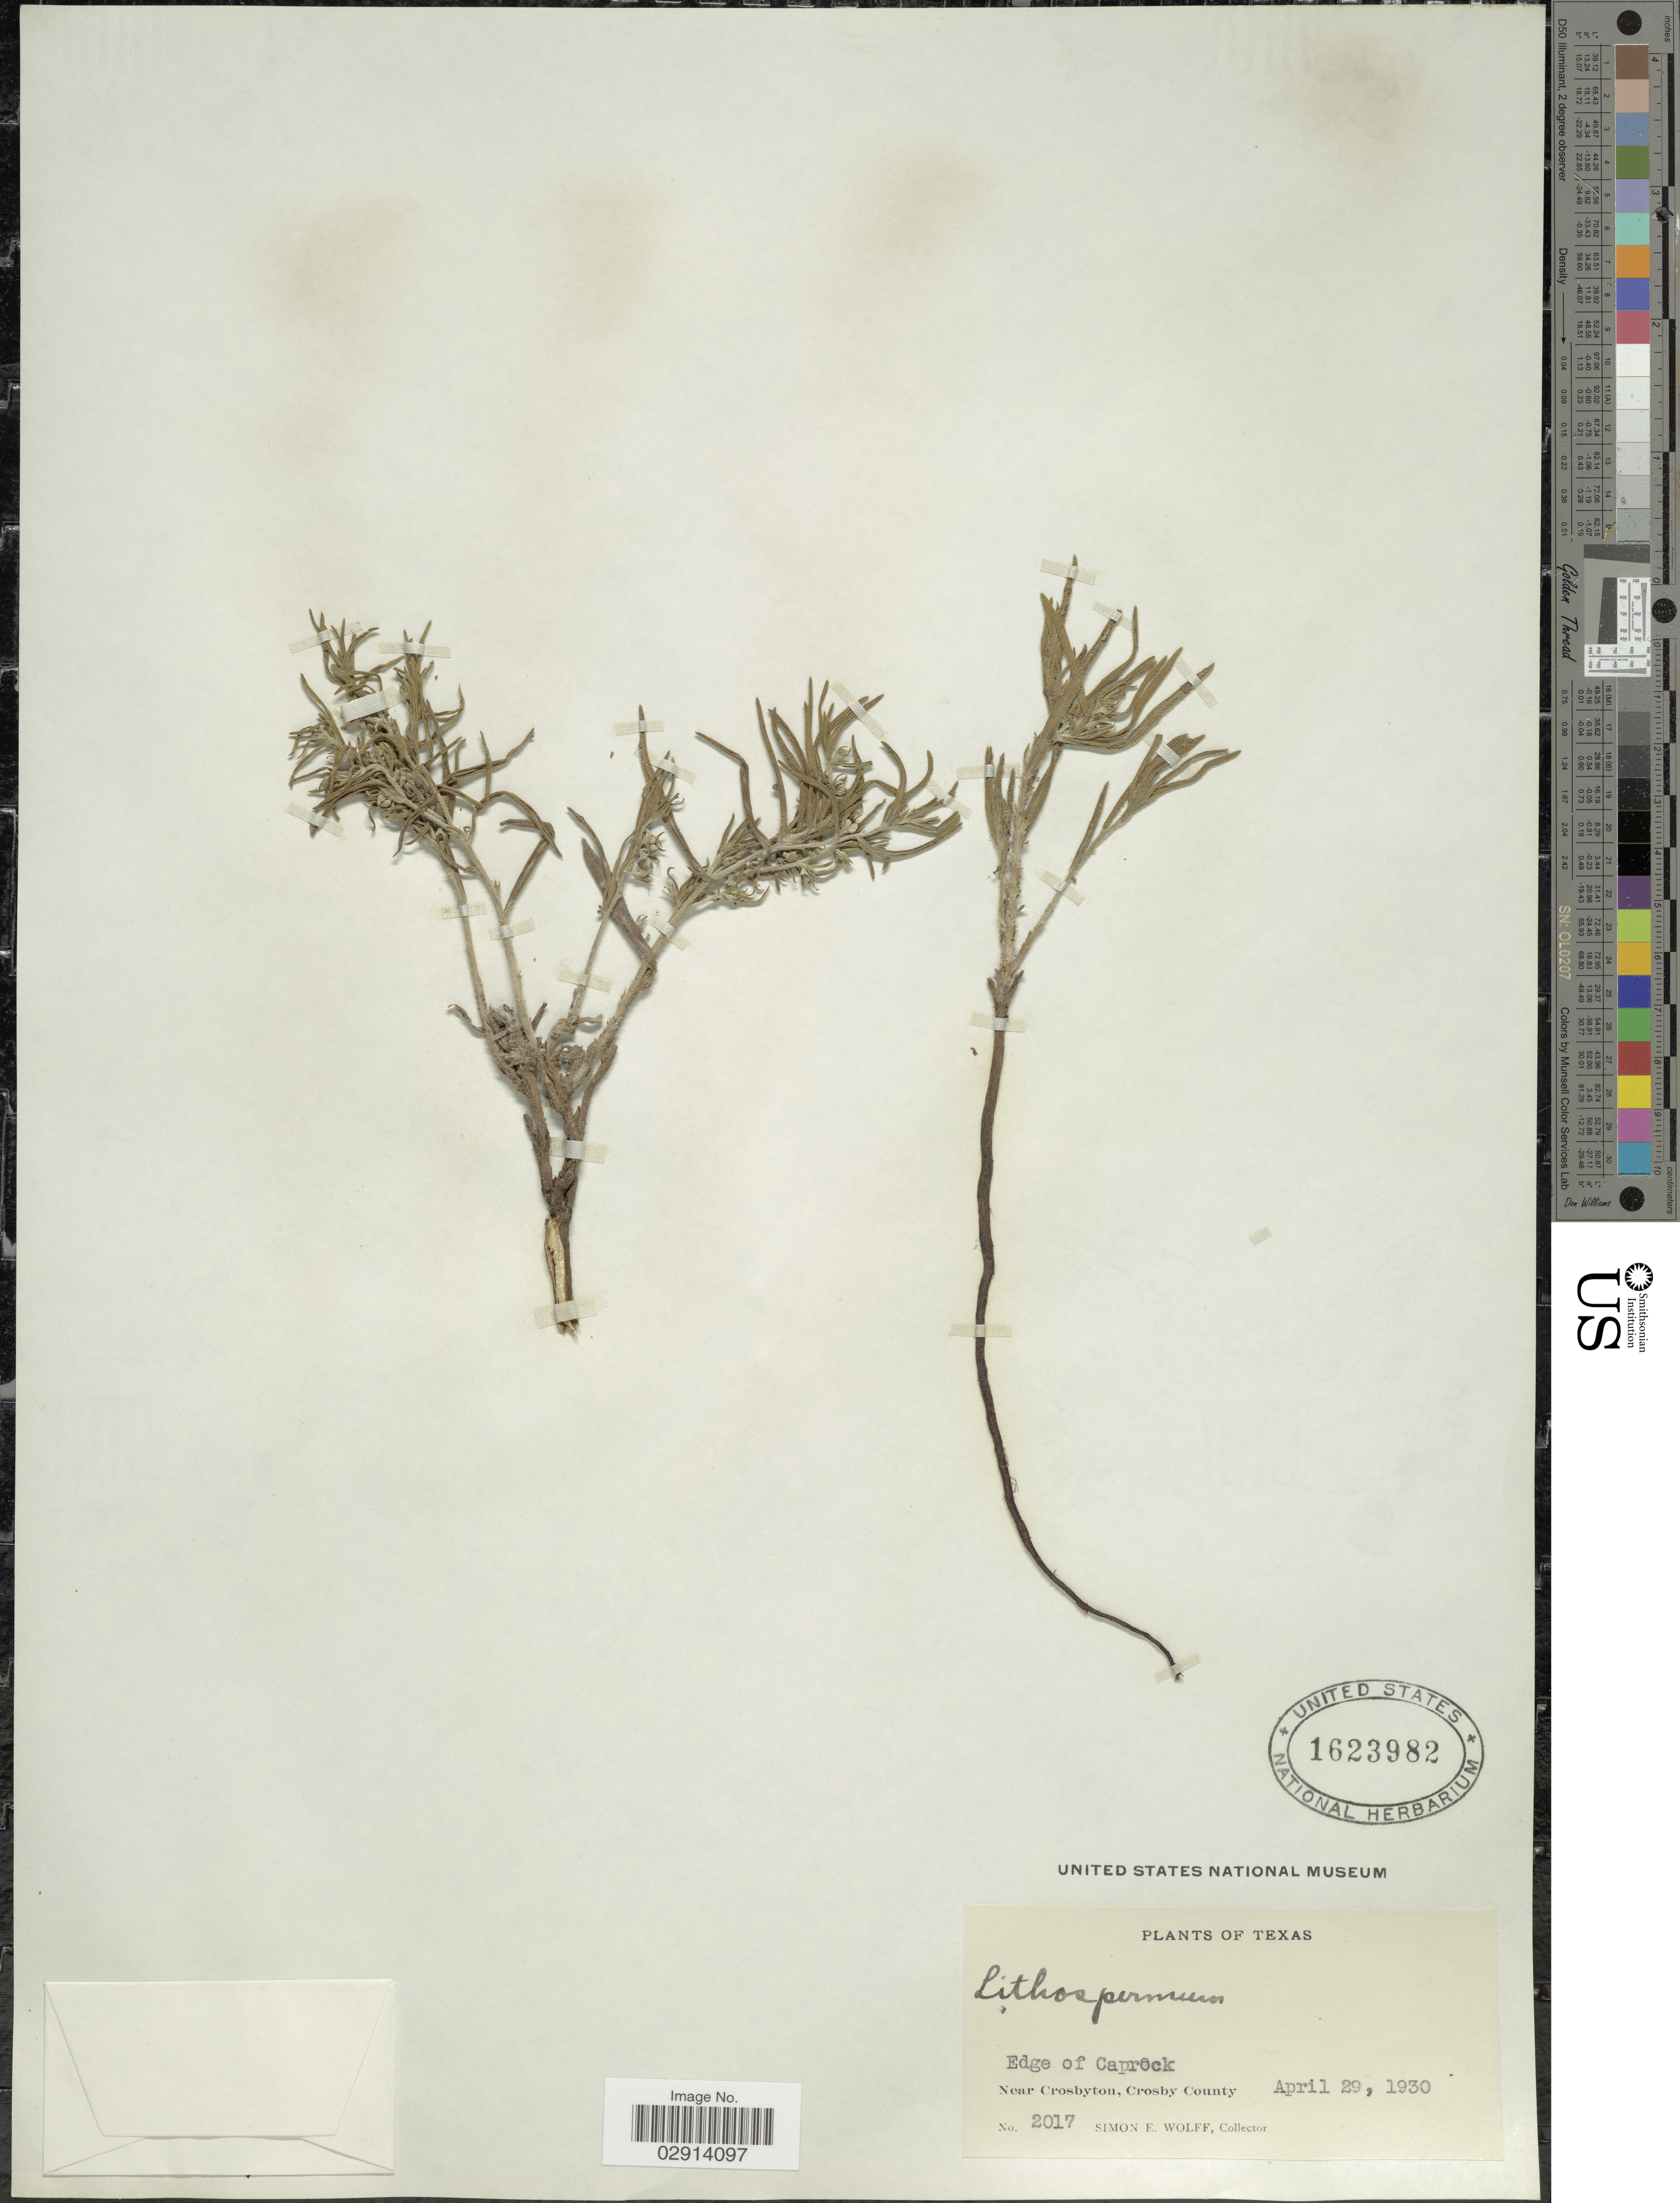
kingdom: Plantae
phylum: Tracheophyta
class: Magnoliopsida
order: Boraginales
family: Boraginaceae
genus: Lithospermum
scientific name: Lithospermum incisum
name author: Lehm.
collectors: S. E. Wolff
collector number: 2017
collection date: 1930-04-29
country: United States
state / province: Texas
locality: Edge of Caprock. Near Crosbyton, Crosby County.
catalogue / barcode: US 1623982